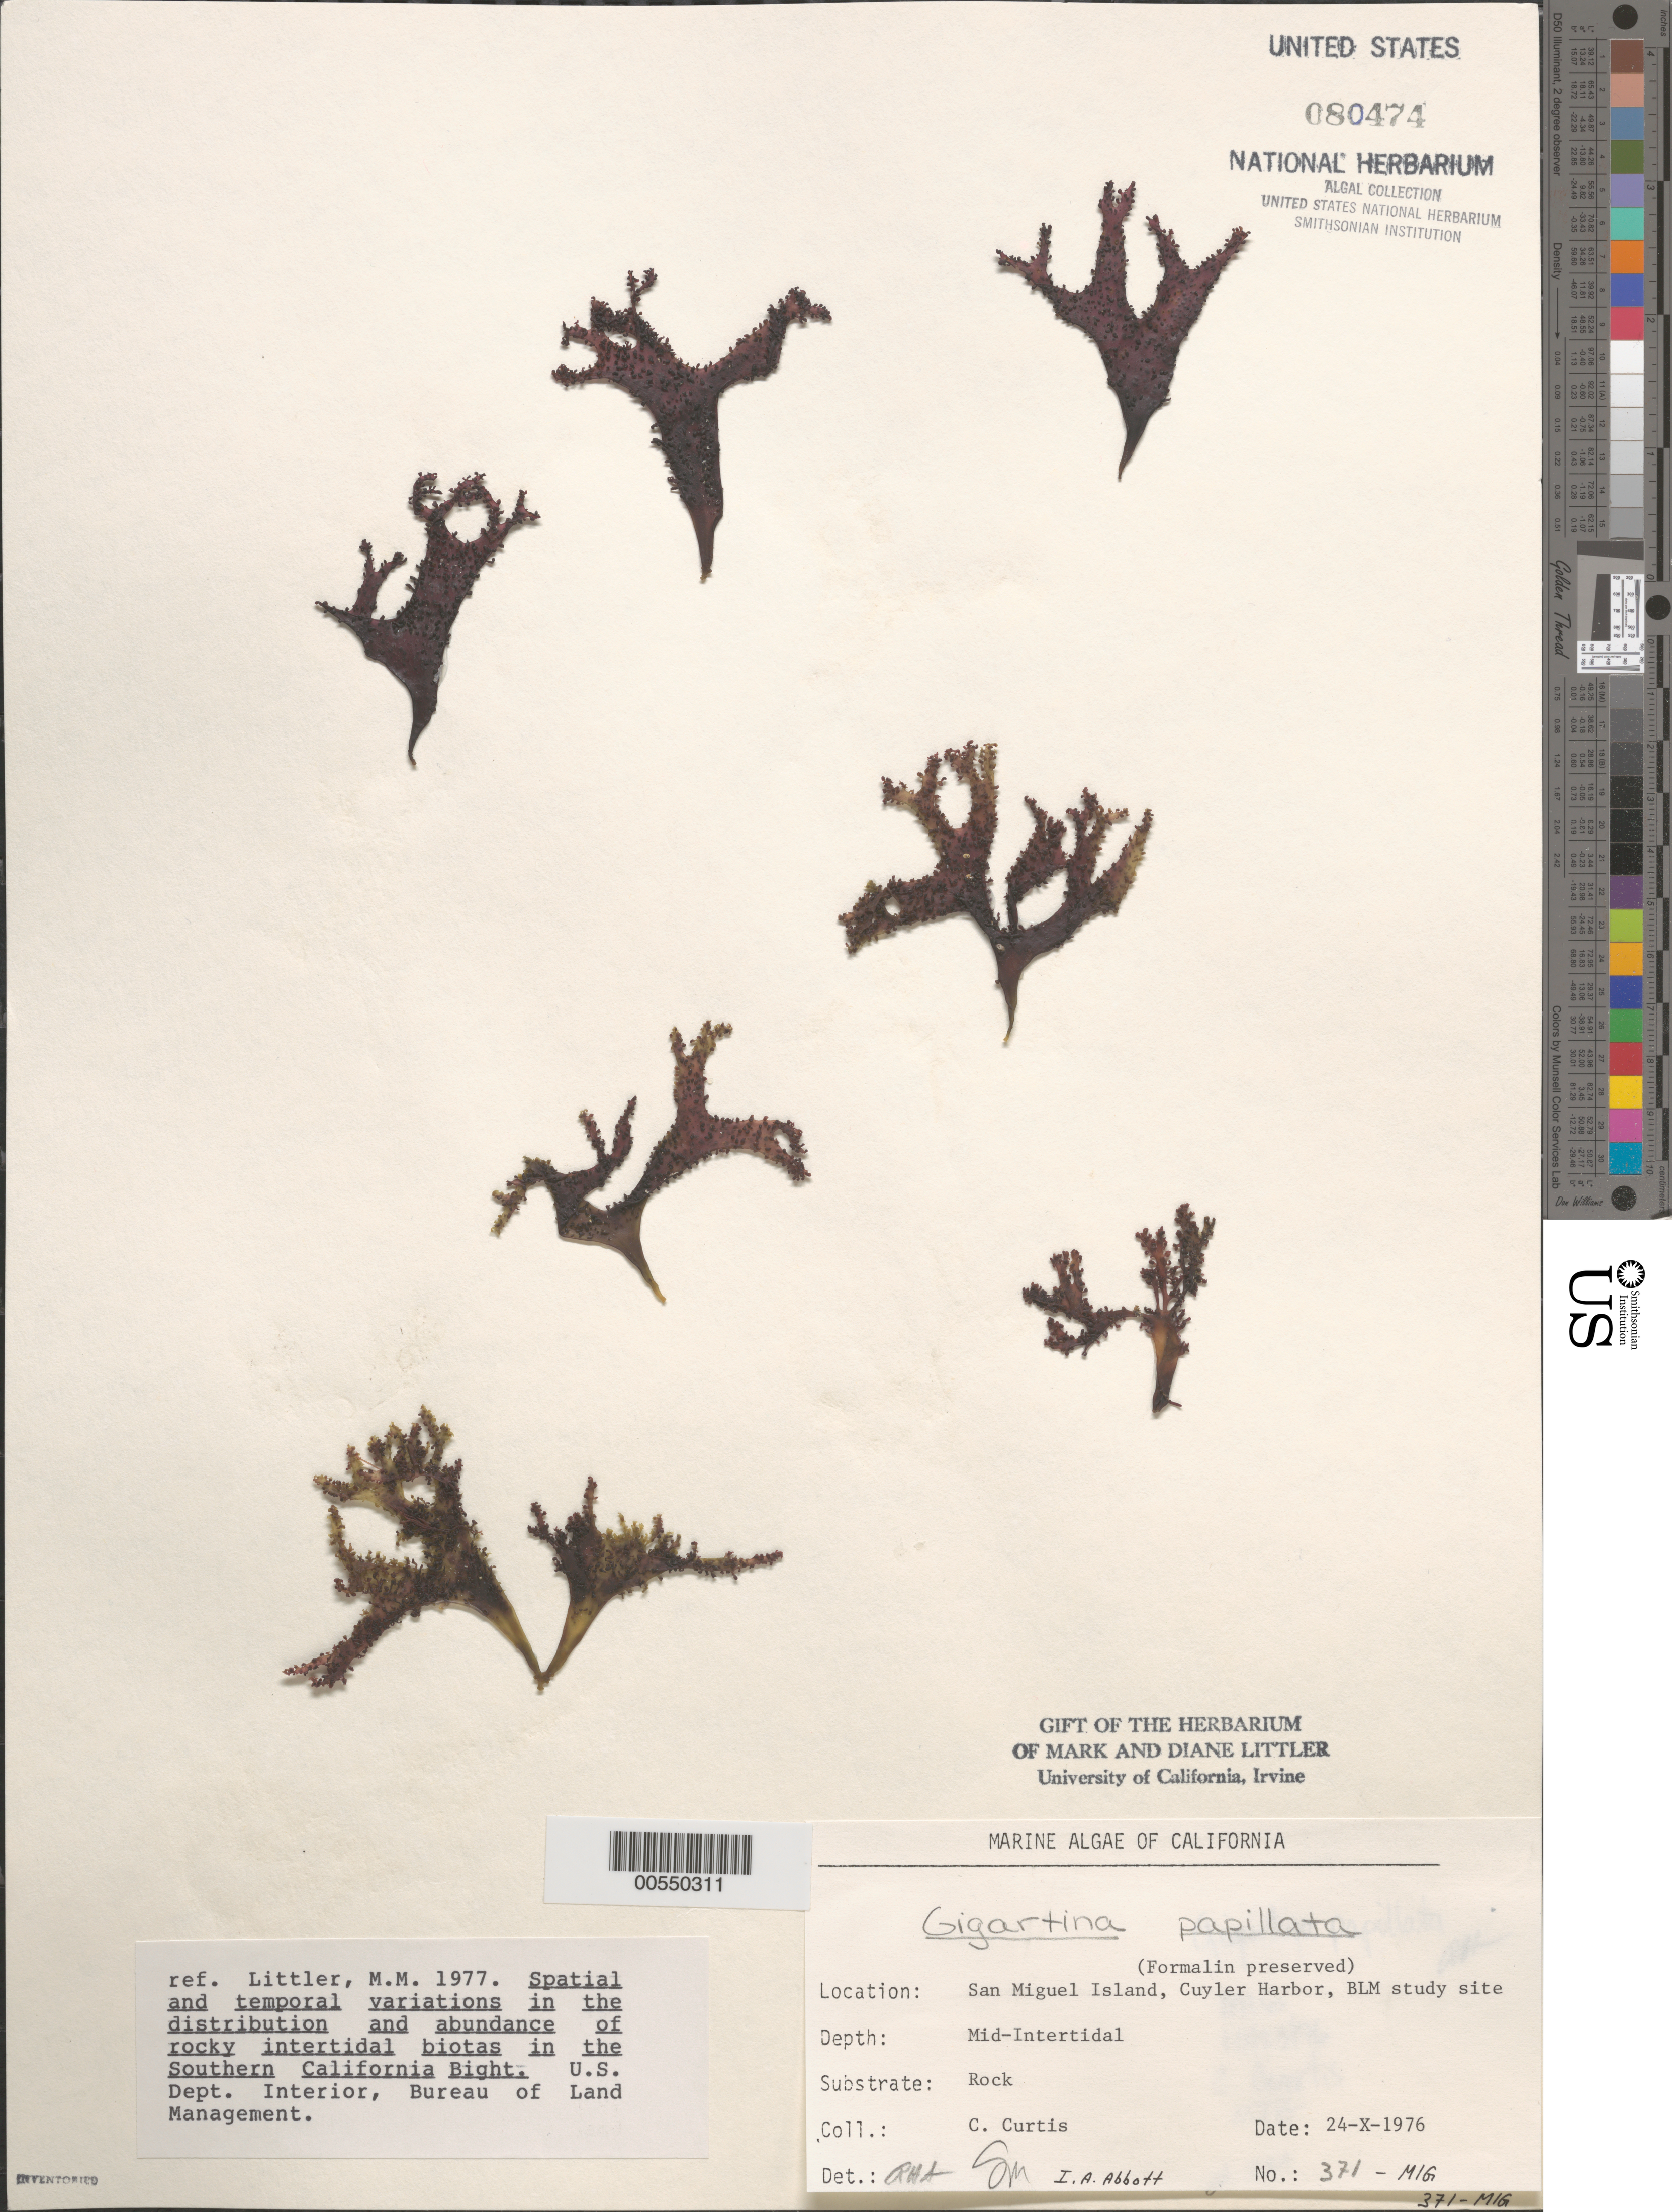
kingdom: Plantae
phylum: Rhodophyta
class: Florideophyceae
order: Gigartinales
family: Phyllophoraceae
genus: Mastocarpus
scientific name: Mastocarpus papillatus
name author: (C. Agardh) Kütz.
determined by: Algae name updating Project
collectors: C. Curtis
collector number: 371-MIG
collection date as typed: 24 Oct 1976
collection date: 1976-10-24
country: United States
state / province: California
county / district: Santa Barbara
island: San Miguel Island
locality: Cuyler Harbor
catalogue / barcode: US 80474